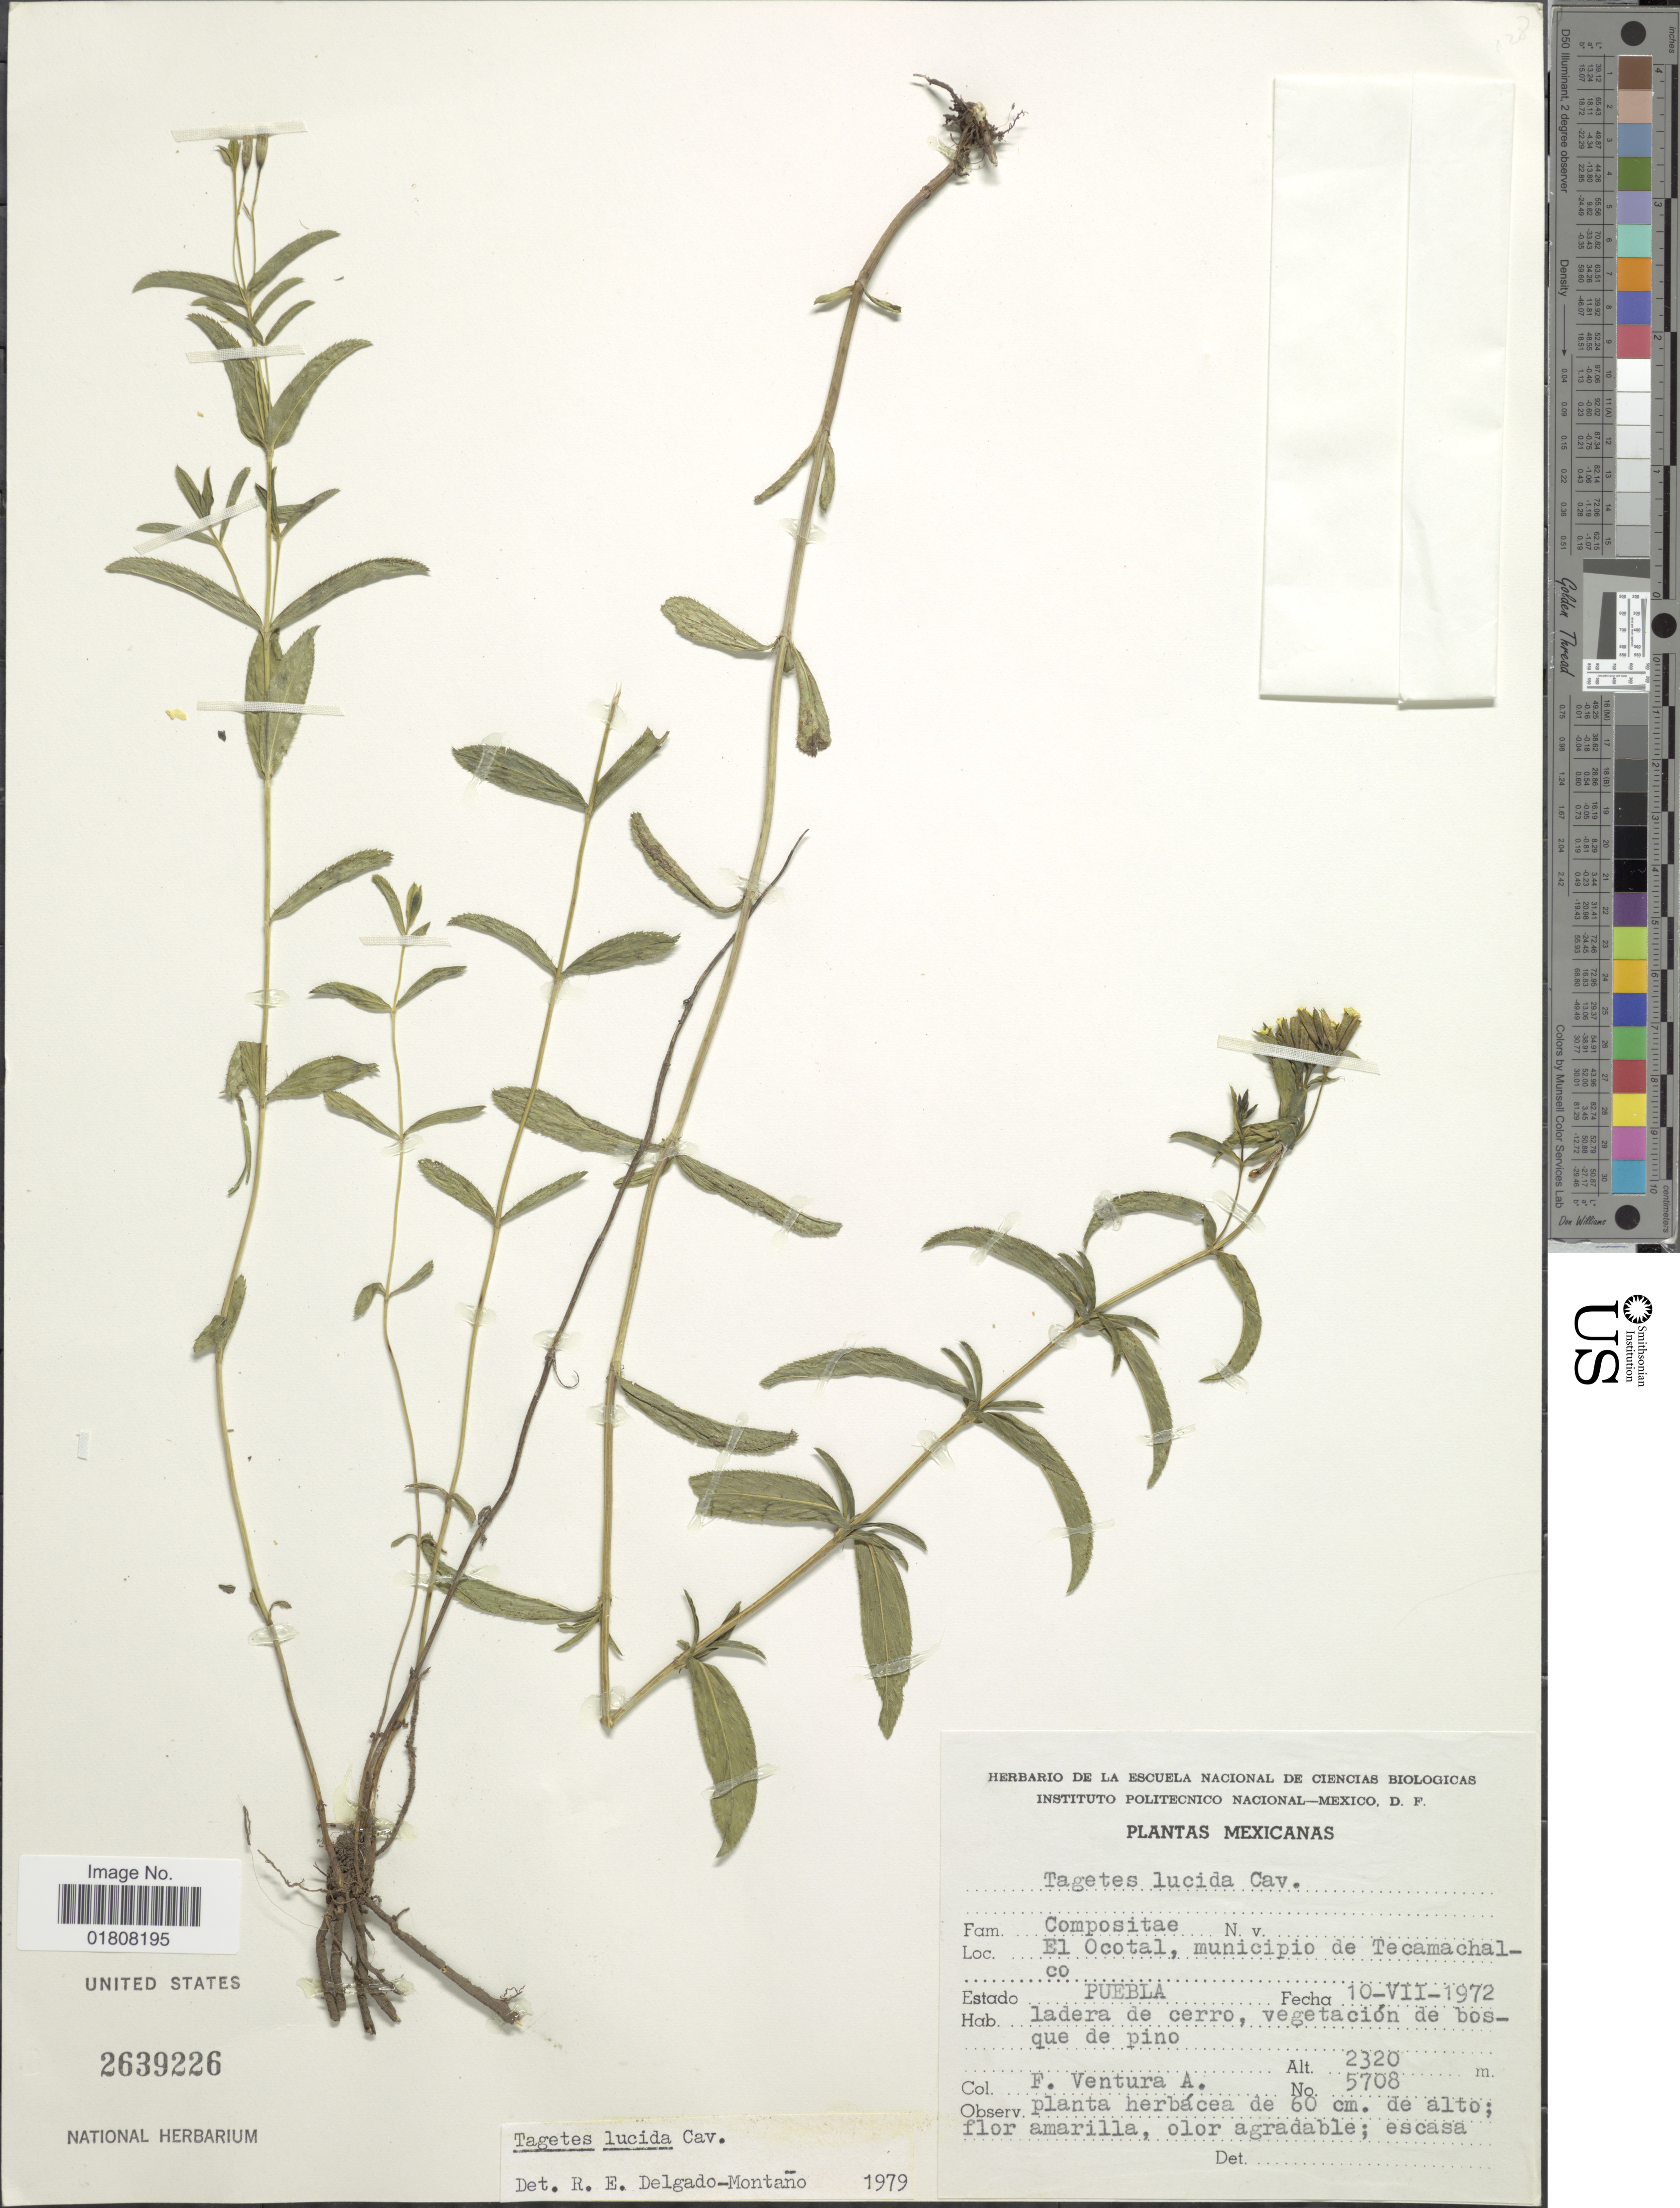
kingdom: Plantae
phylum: Tracheophyta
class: Magnoliopsida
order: Asterales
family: Asteraceae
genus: Tagetes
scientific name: Tagetes lucida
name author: Cav.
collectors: F. Ventura A.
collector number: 5708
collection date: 1972-07-10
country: Mexico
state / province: Puebla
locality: El Ocotal, municipio de Tecamachalco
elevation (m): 2320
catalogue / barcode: US 2639226